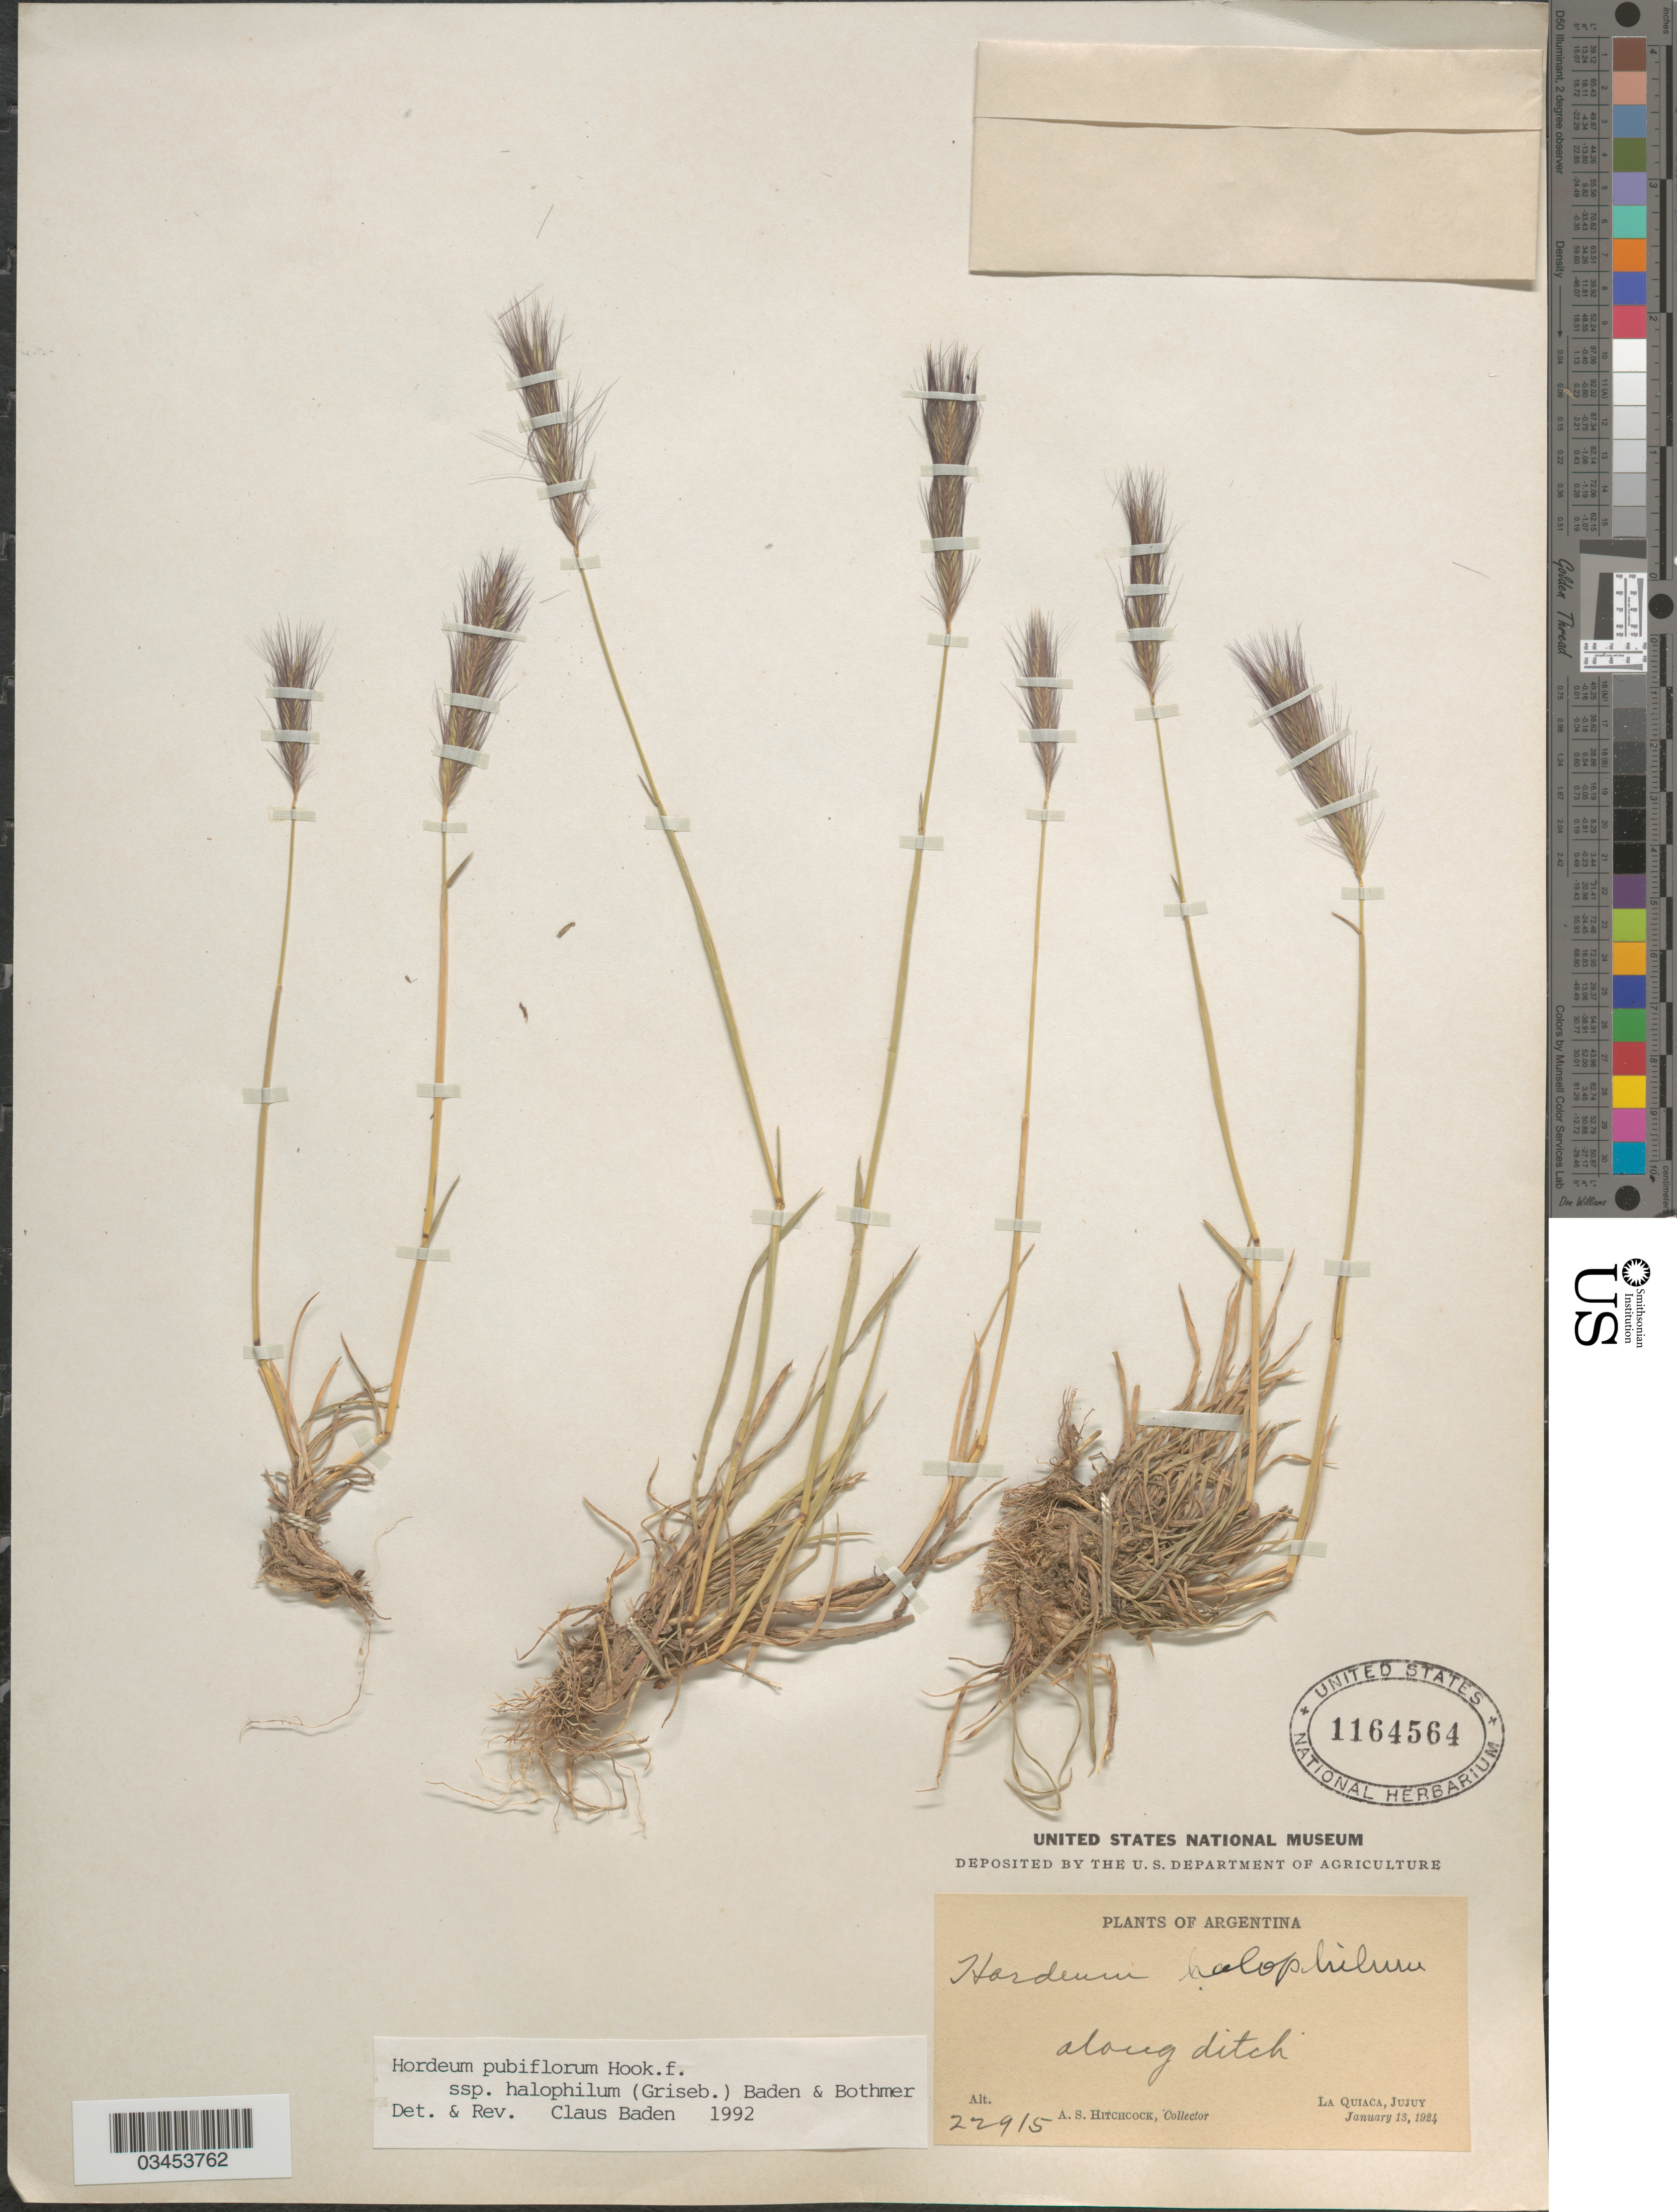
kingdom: Plantae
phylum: Tracheophyta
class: Liliopsida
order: Poales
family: Poaceae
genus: Hordeum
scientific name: Hordeum pubiflorum subsp. halophilum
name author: Hook. f.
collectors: A. S. Hitchcock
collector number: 22915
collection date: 1924-01-13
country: Argentina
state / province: Jujuy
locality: Along ditch. La Quiaca.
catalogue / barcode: US 1164564